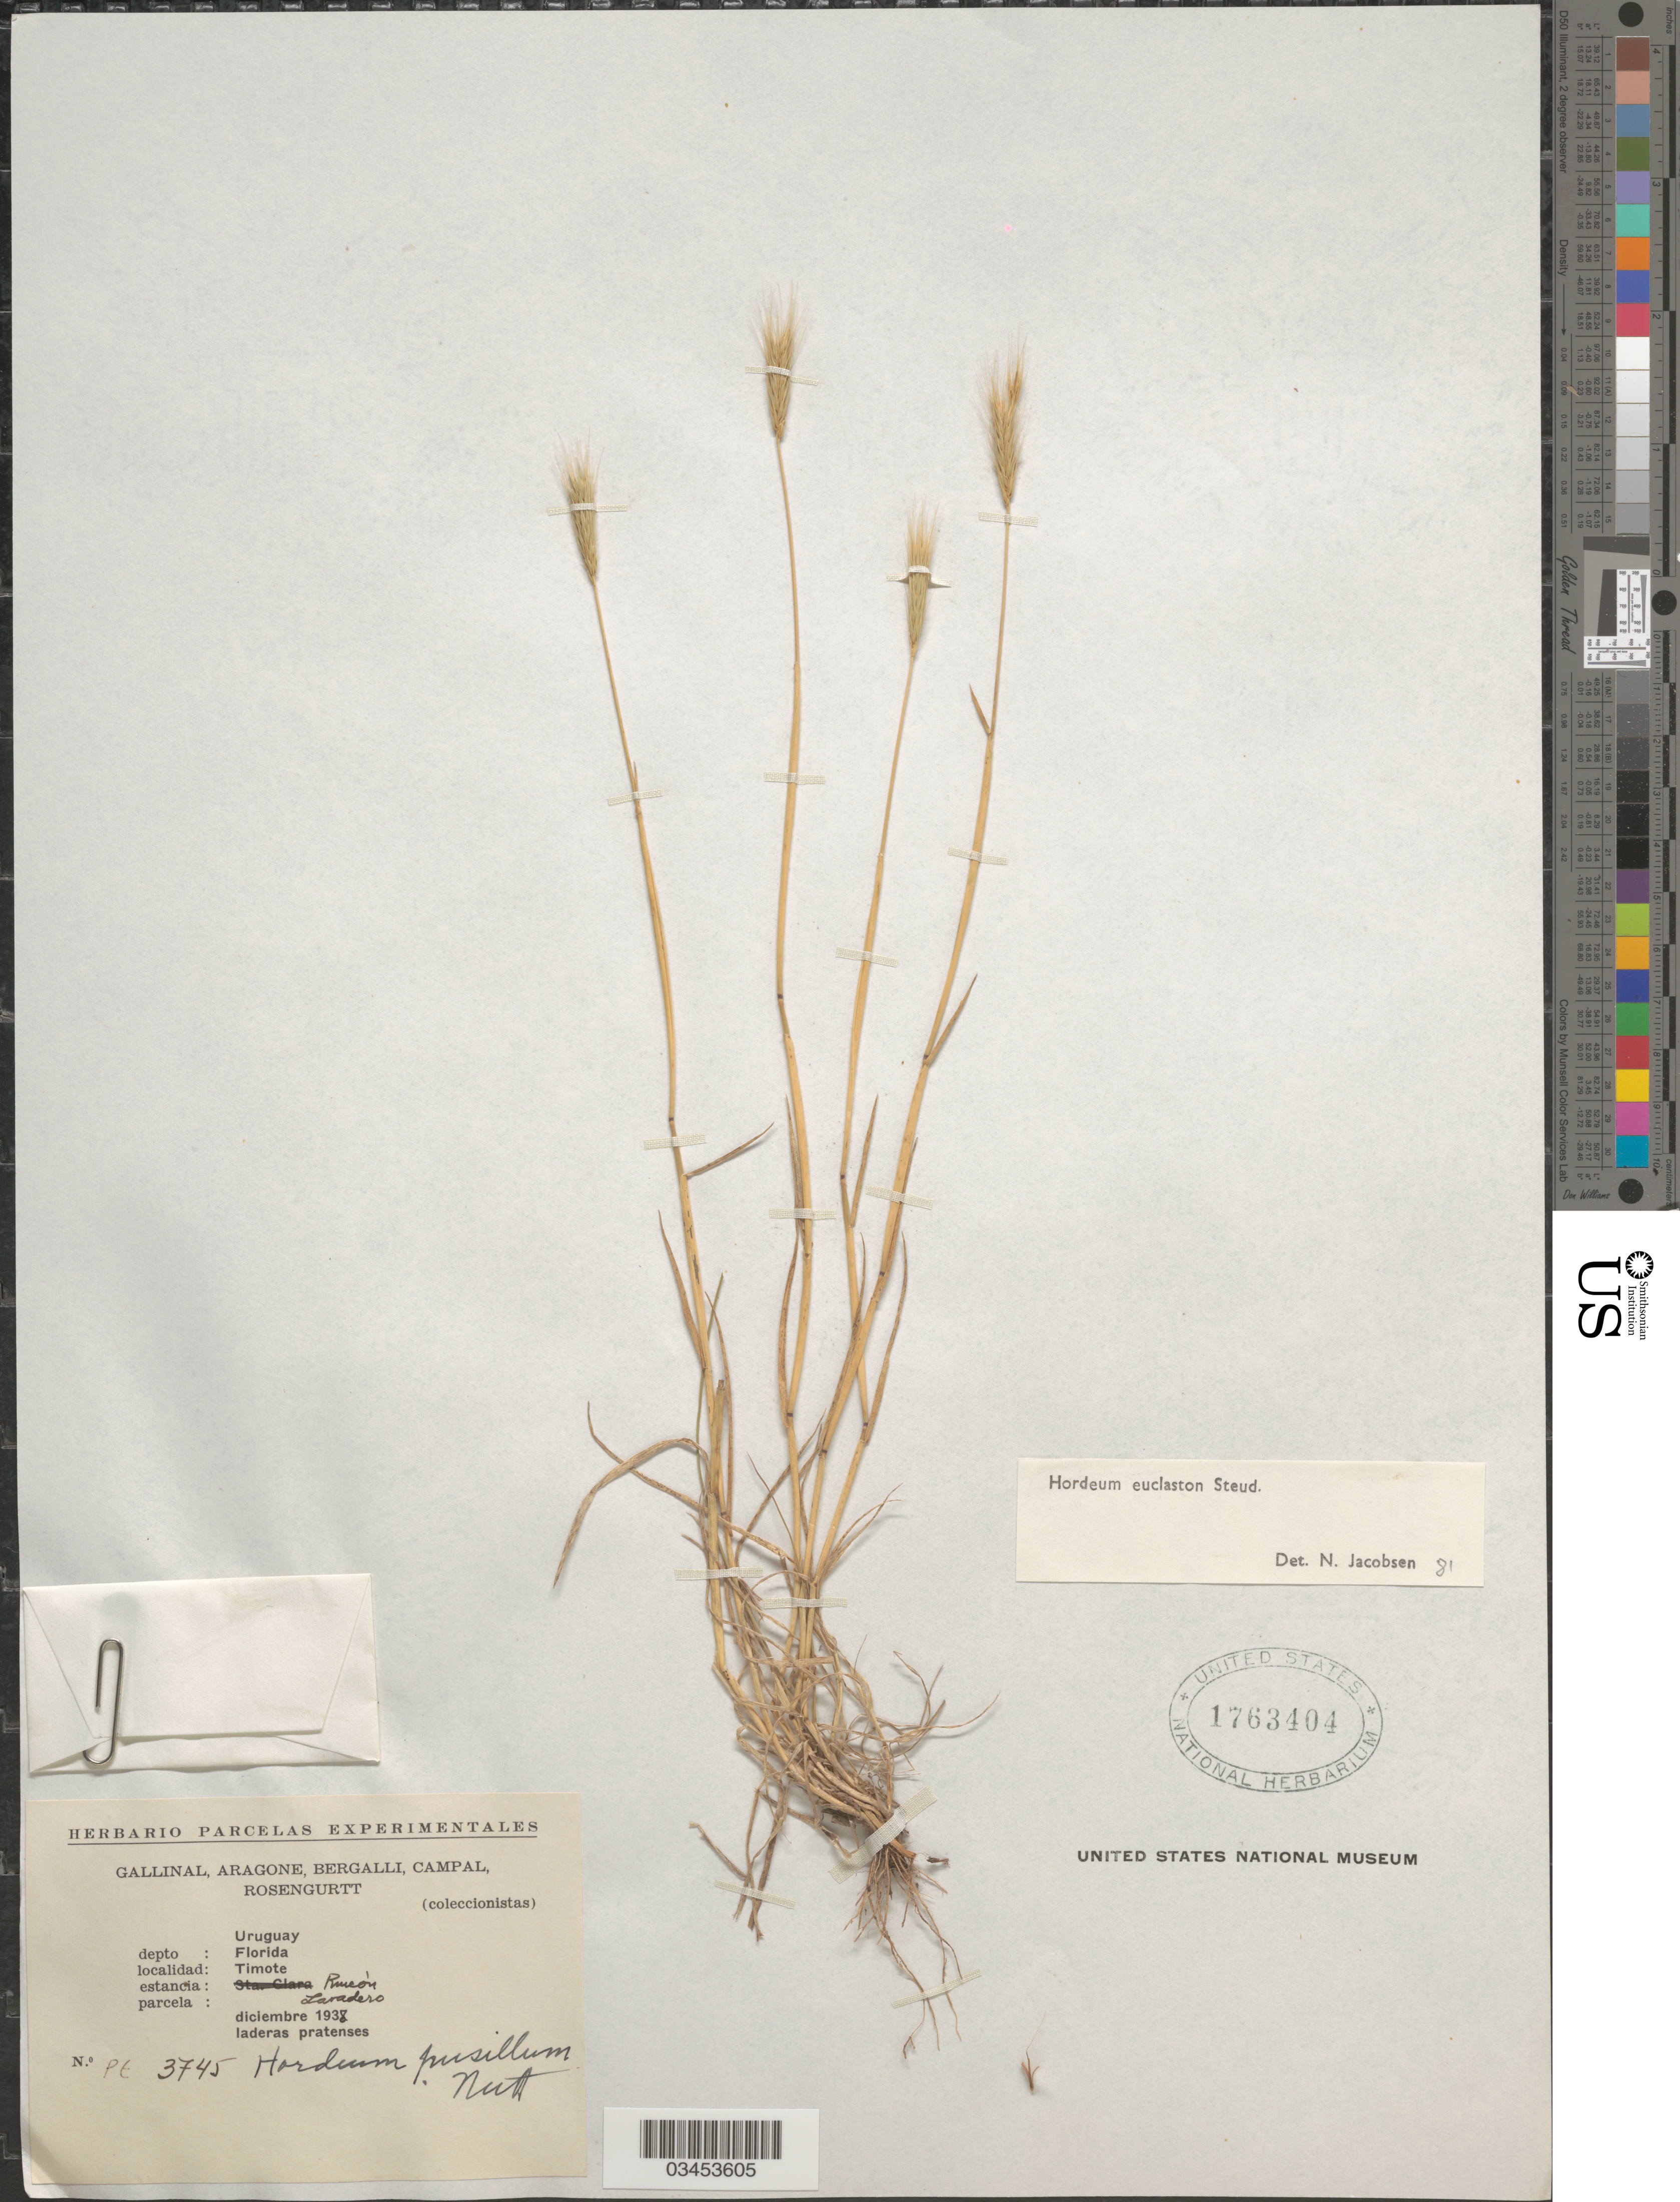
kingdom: Plantae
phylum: Tracheophyta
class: Liliopsida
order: Poales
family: Poaceae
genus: Hordeum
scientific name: Hordeum euclaston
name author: Steud.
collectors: -. Gallinal, -- Aragone, -- Bergalli, -- Campal & Rosengurtt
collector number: PE 3745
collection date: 1938-12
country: Uruguay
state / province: Florida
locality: Depto : Florida. Timote. Estancia : Rincòn Lavadero.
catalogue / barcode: US 1763404